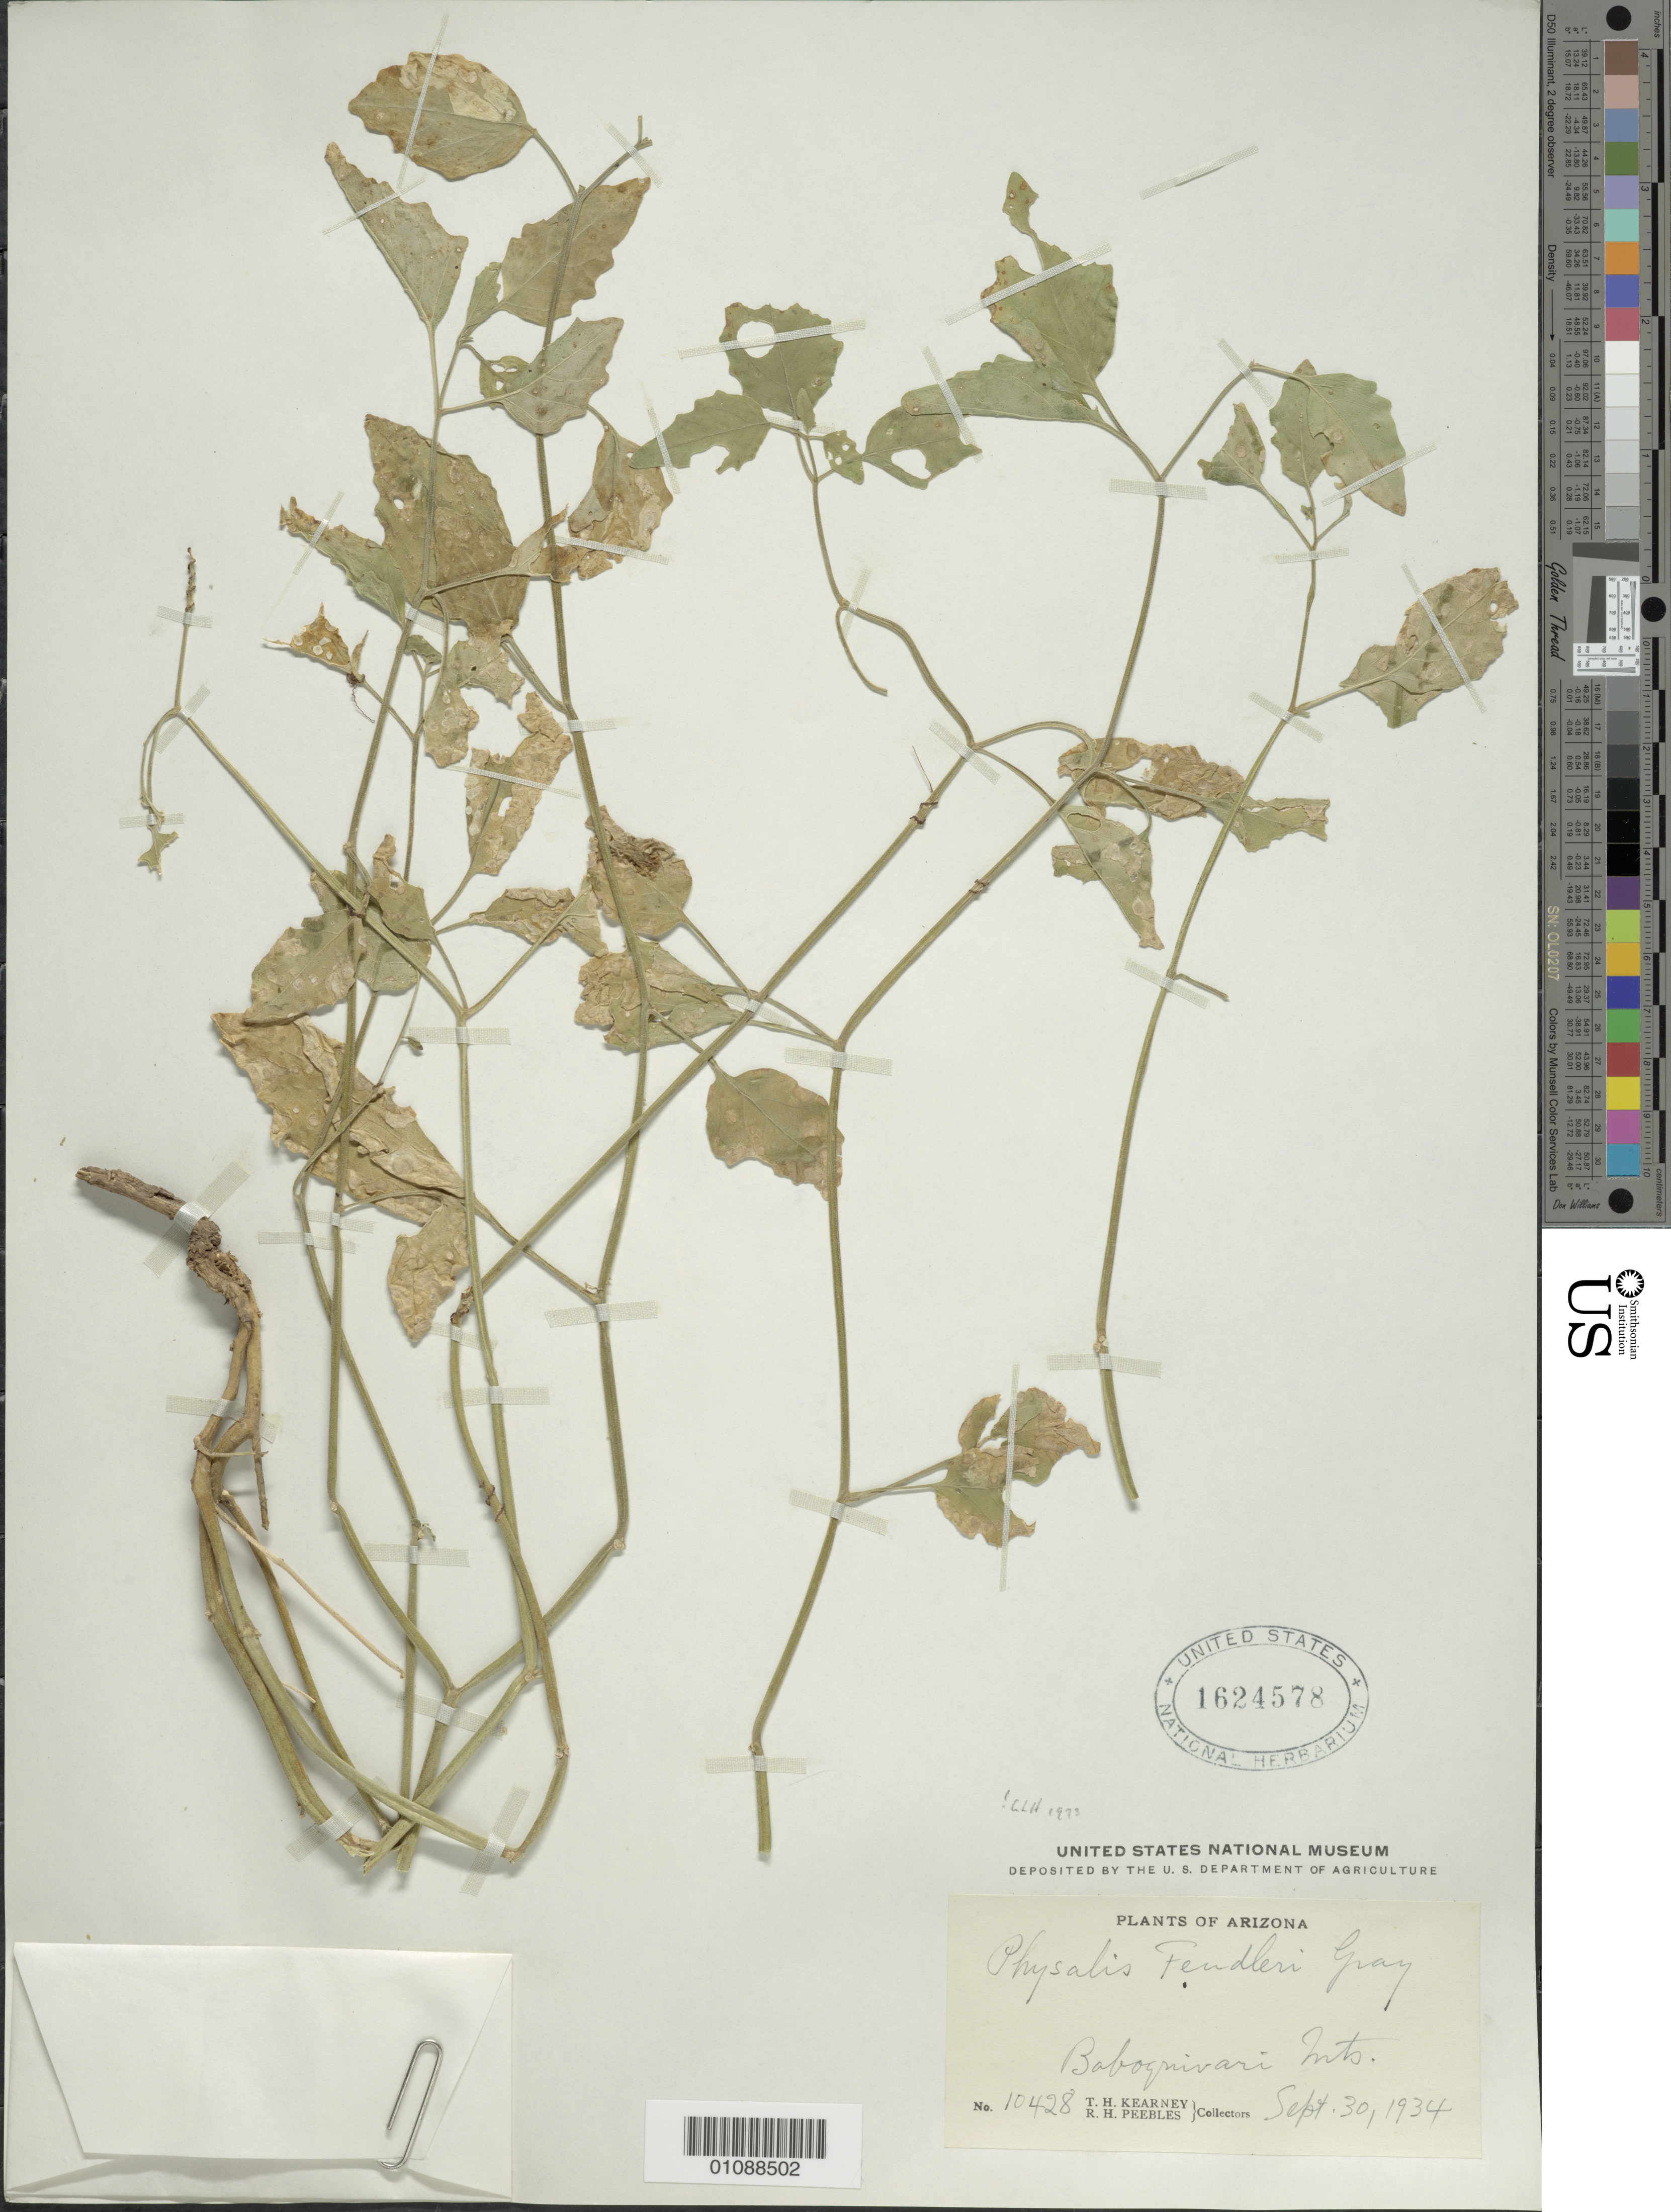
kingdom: Plantae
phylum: Tracheophyta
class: Magnoliopsida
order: Solanales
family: Solanaceae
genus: Physalis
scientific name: Physalis fendleri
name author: A. Gray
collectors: T. H. Kearney & R. H. Peebles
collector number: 10428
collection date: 1934-09-30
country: United States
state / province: Arizona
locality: Baboquivari Mts.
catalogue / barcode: US 1624578